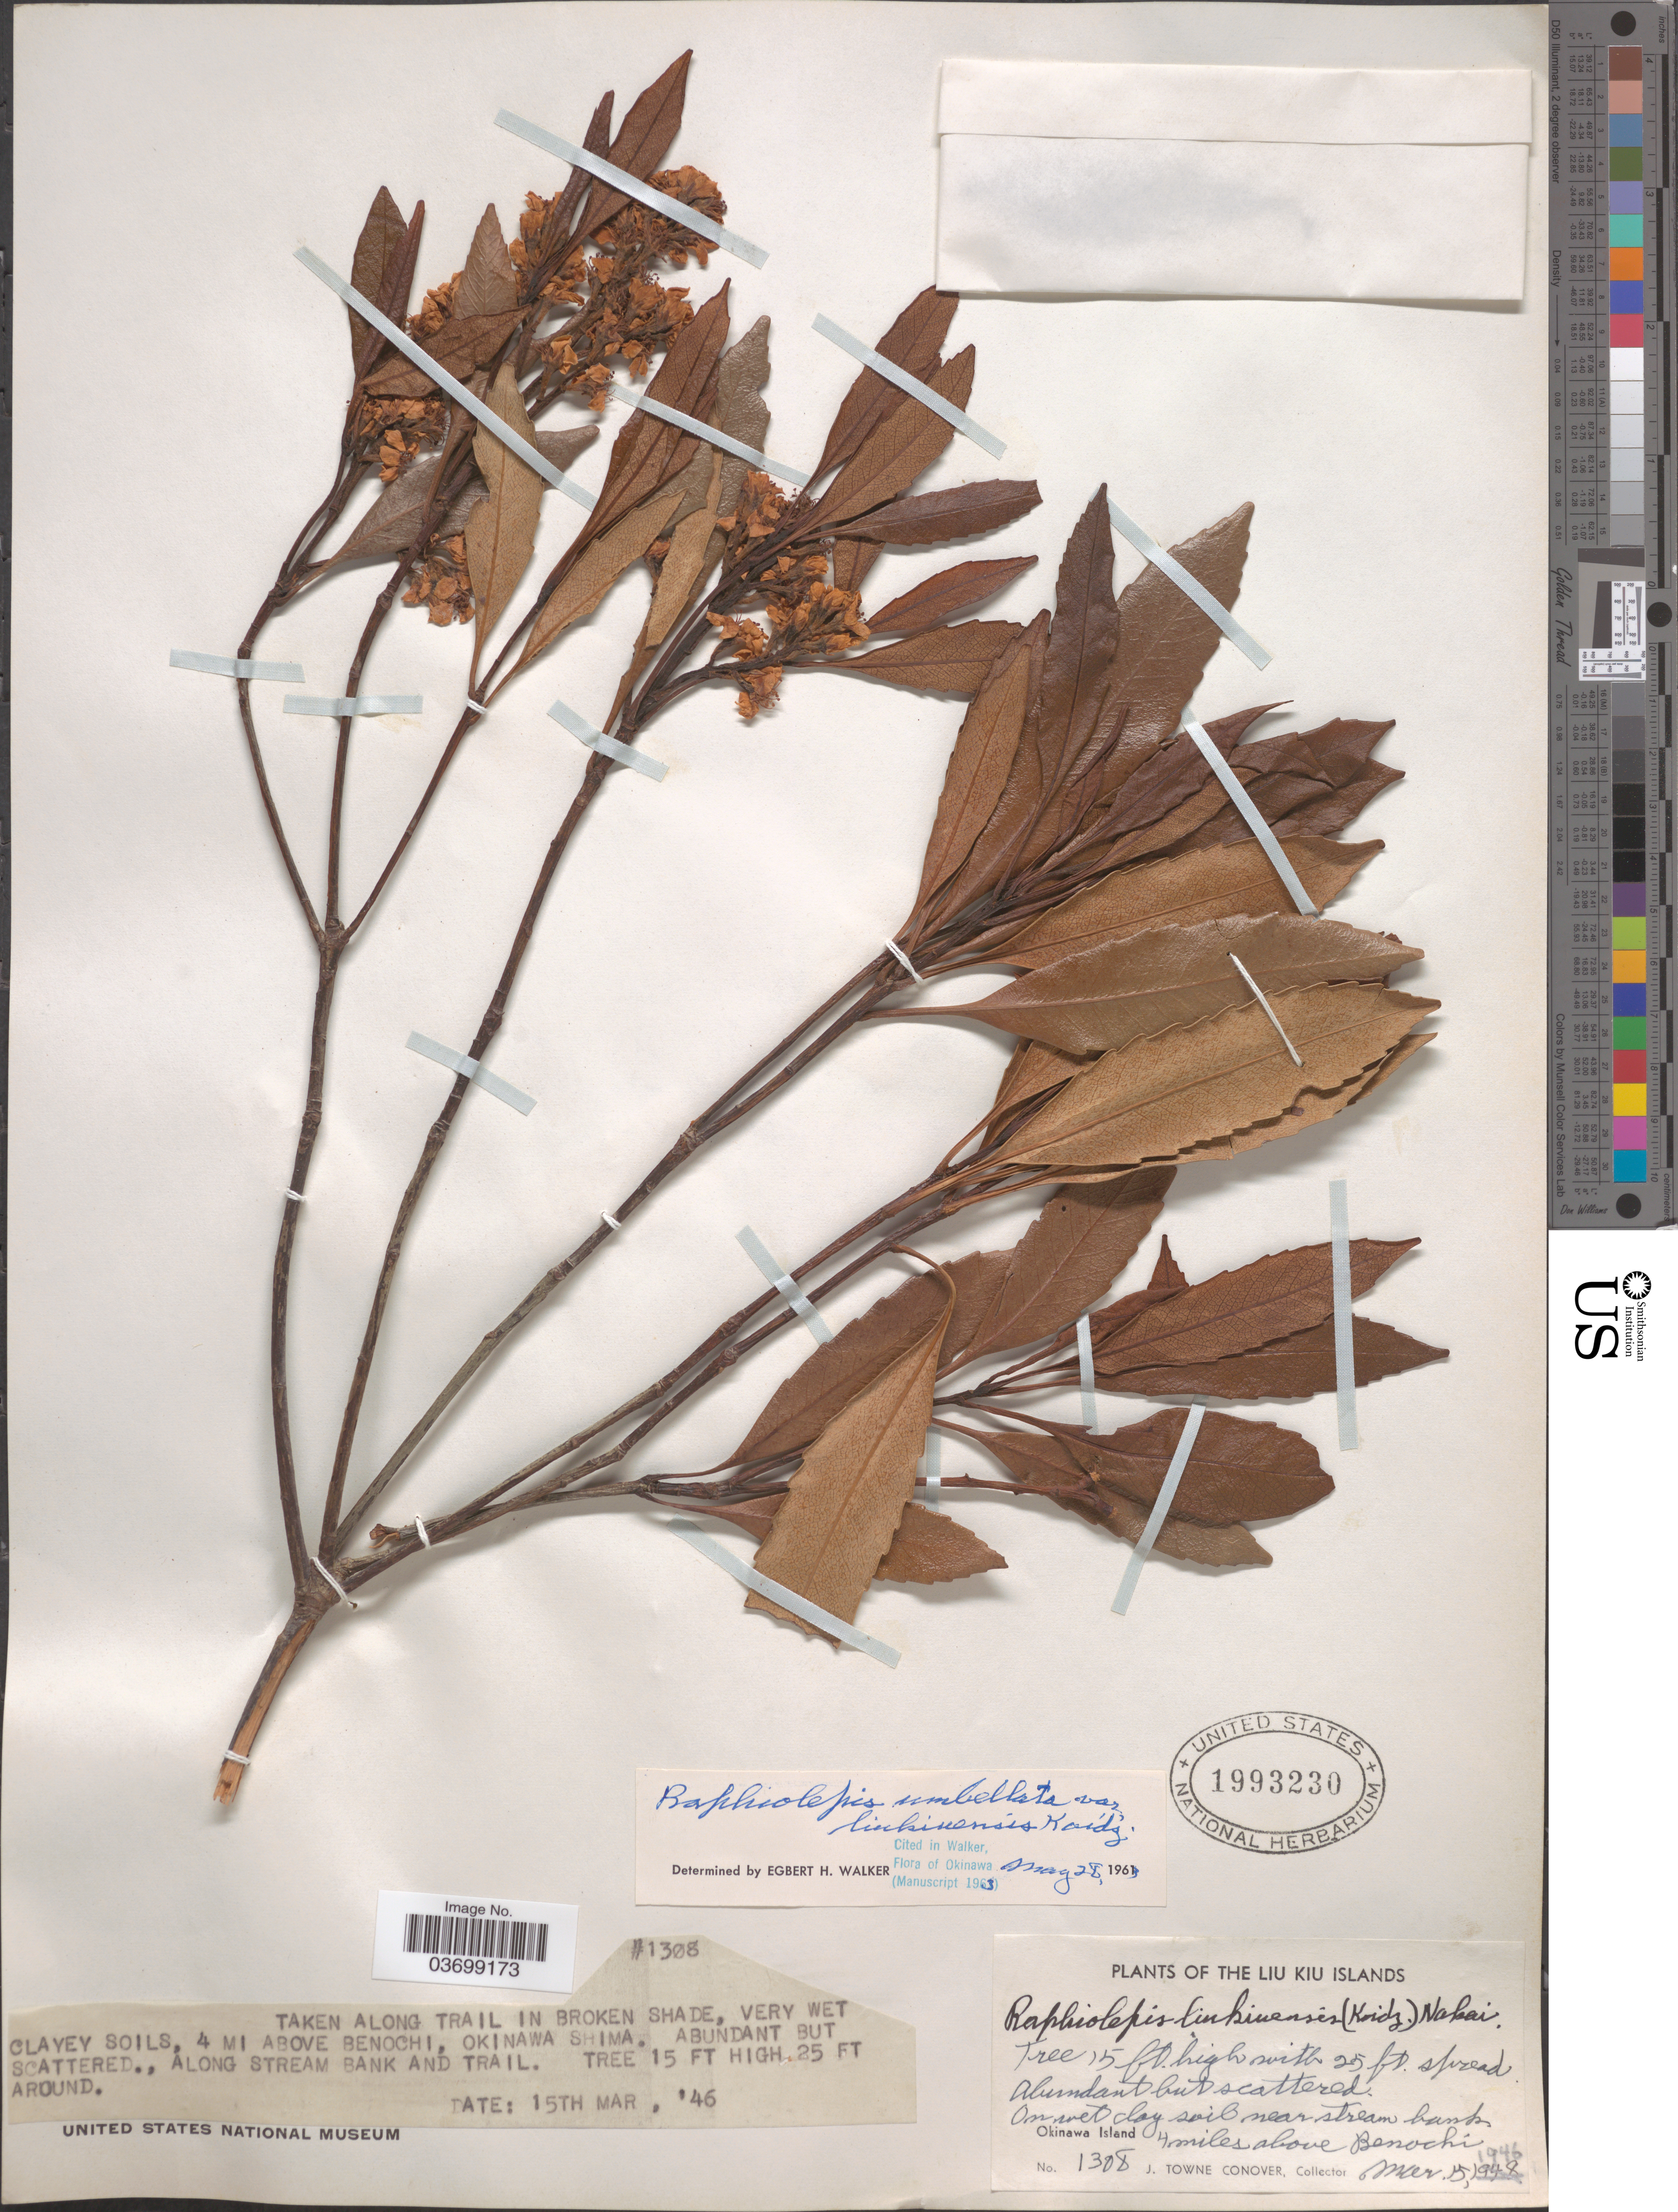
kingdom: Plantae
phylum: Tracheophyta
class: Magnoliopsida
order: Rosales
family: Rosaceae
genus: Rhaphiolepis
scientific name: Rhaphiolepis umbellata var. liukiuensis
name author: Koidz.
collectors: J. T. Conover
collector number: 1308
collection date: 1948-03-05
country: Japan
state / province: Okinawa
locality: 4 miles above Benochi, Okinawa Shima.The Liu Kiu Islands. Okinawa Island.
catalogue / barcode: US 1993230